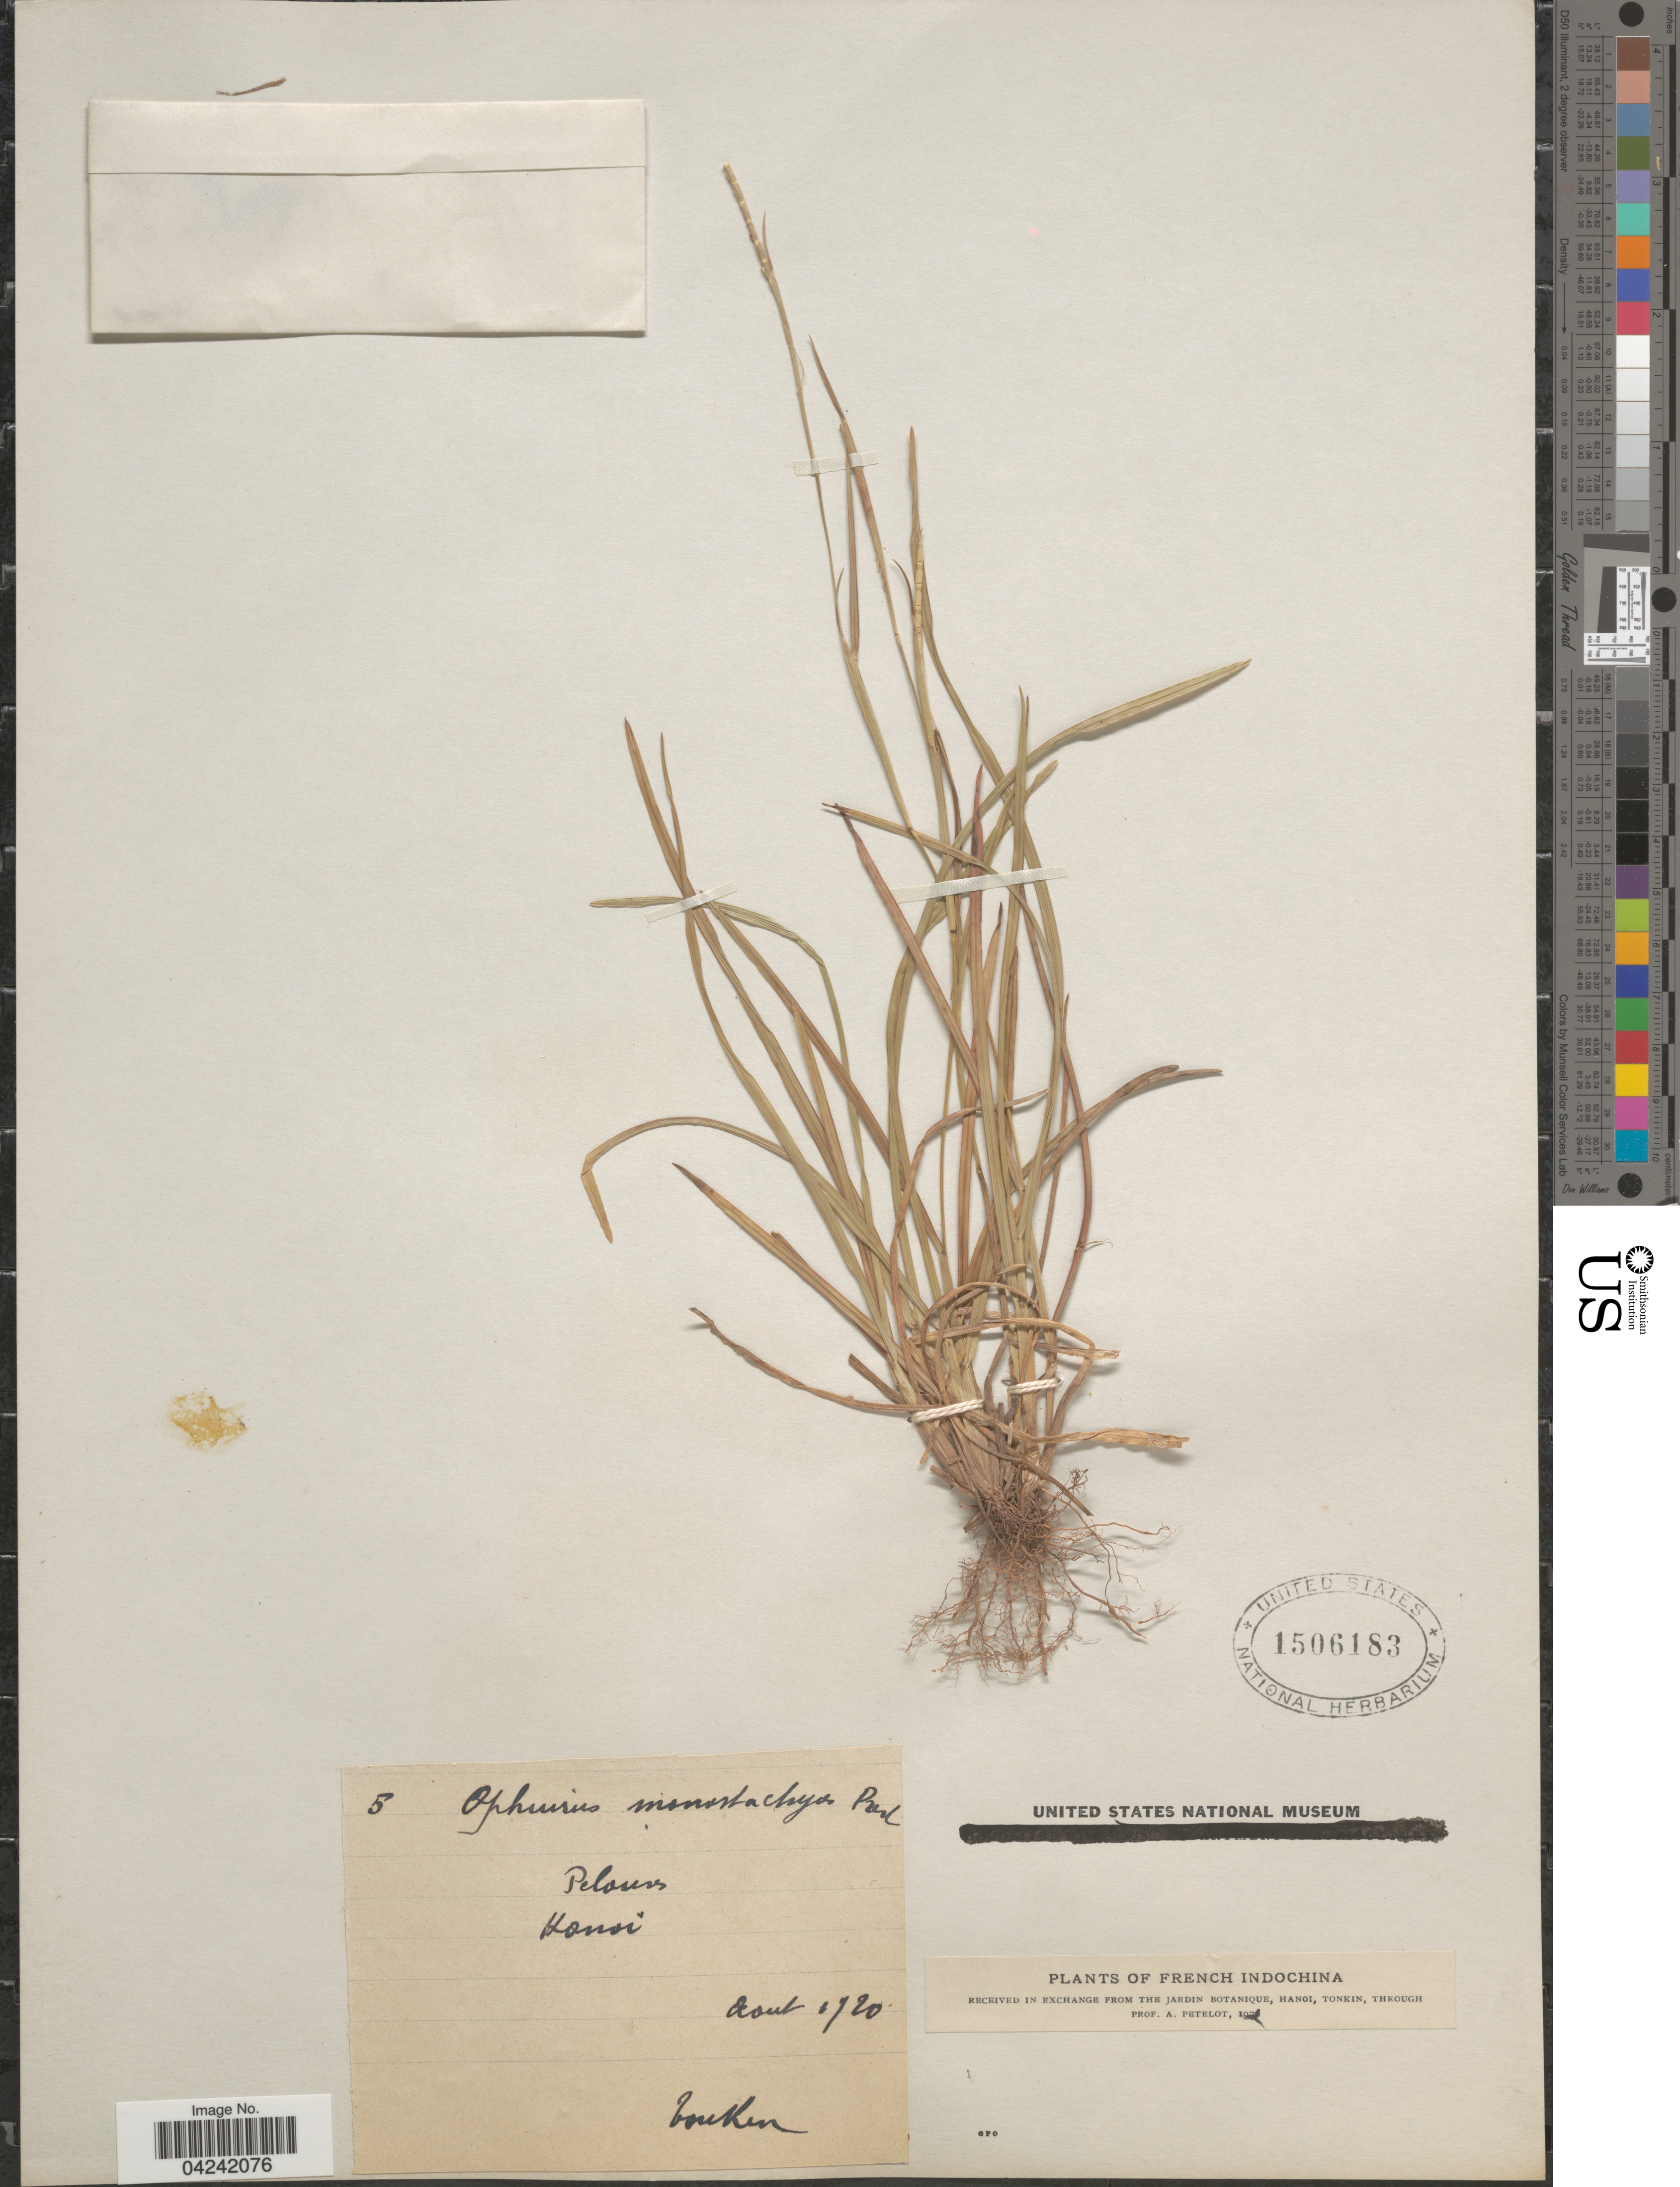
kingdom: Plantae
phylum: Tracheophyta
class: Liliopsida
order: Poales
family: Poaceae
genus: Mnesithea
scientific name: Mnesithea laevis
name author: (Retz.) Kunth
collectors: A. Petelot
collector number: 5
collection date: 1920-08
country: Vietnam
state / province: Ha Noi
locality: Pelours. Hanoi. Tonkin. French Indochina.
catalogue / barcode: US 1506183